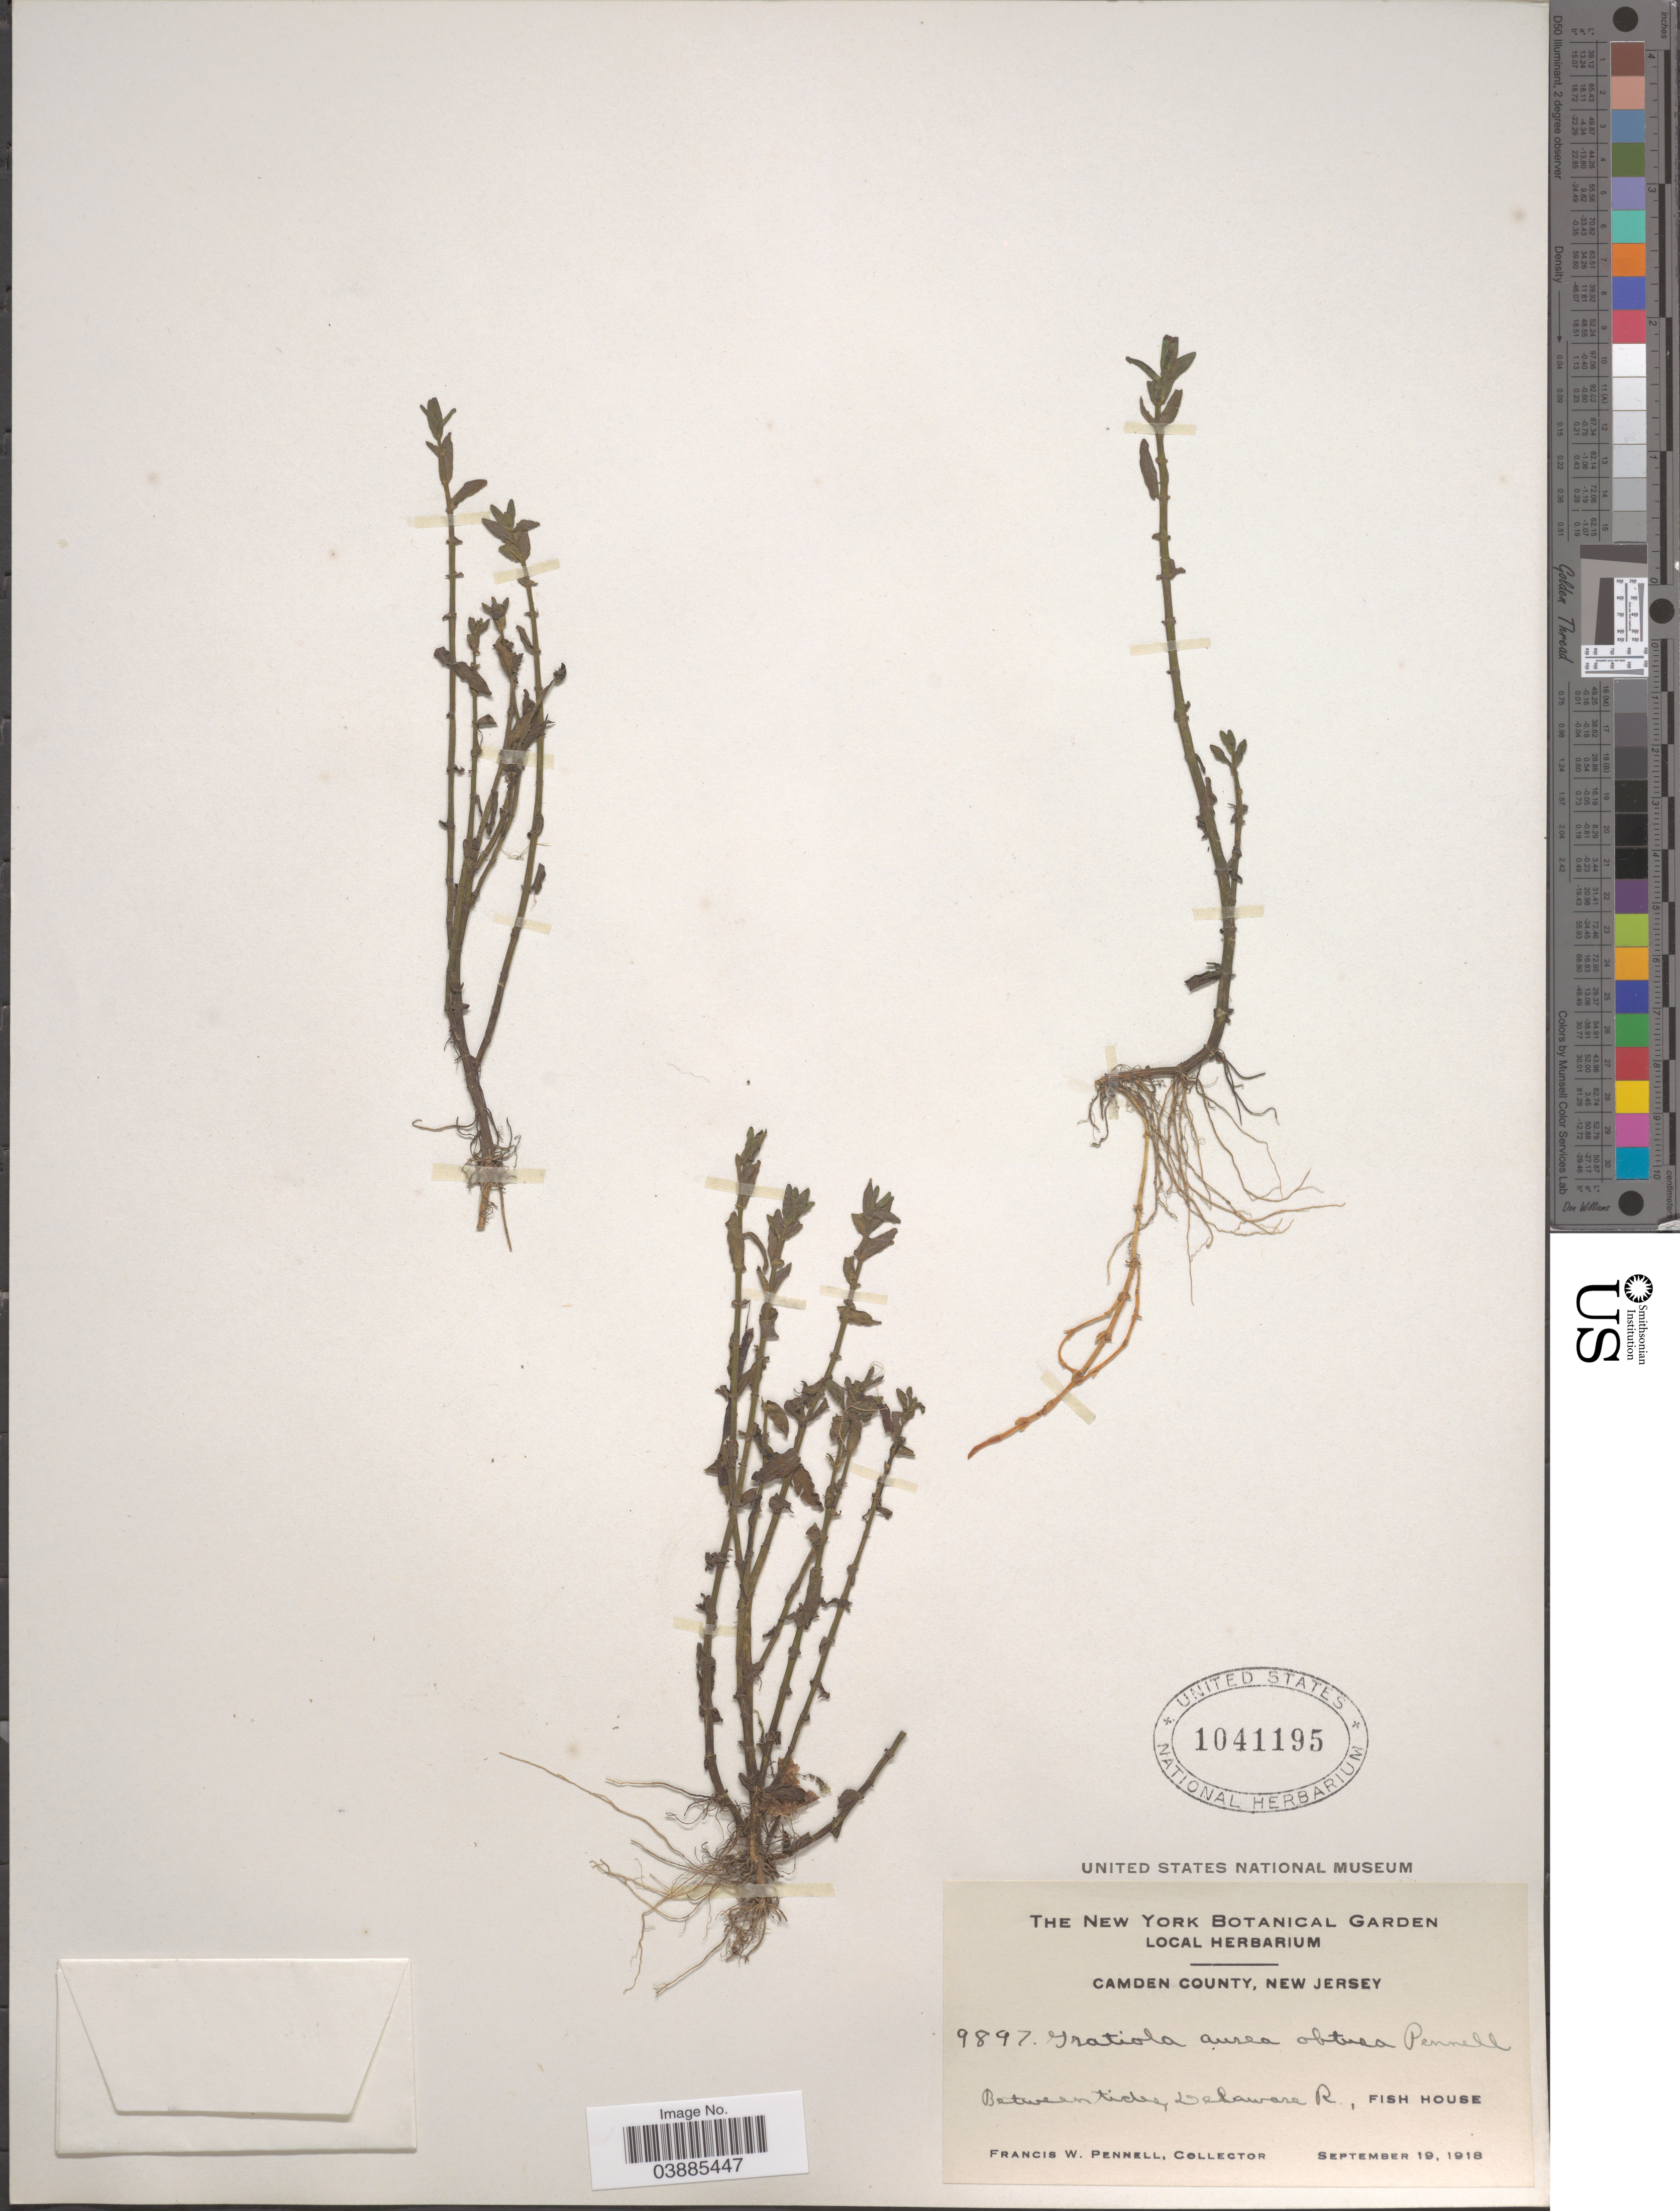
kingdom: Plantae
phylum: Tracheophyta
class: Magnoliopsida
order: Lamiales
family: Plantaginaceae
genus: Gratiola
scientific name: Gratiola aurea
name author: Pursh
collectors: F. W. Pennell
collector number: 9897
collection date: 1918-09-19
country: United States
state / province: New Jersey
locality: Camden County. Between tides, Delaware R., Fish House.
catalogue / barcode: US 1041195